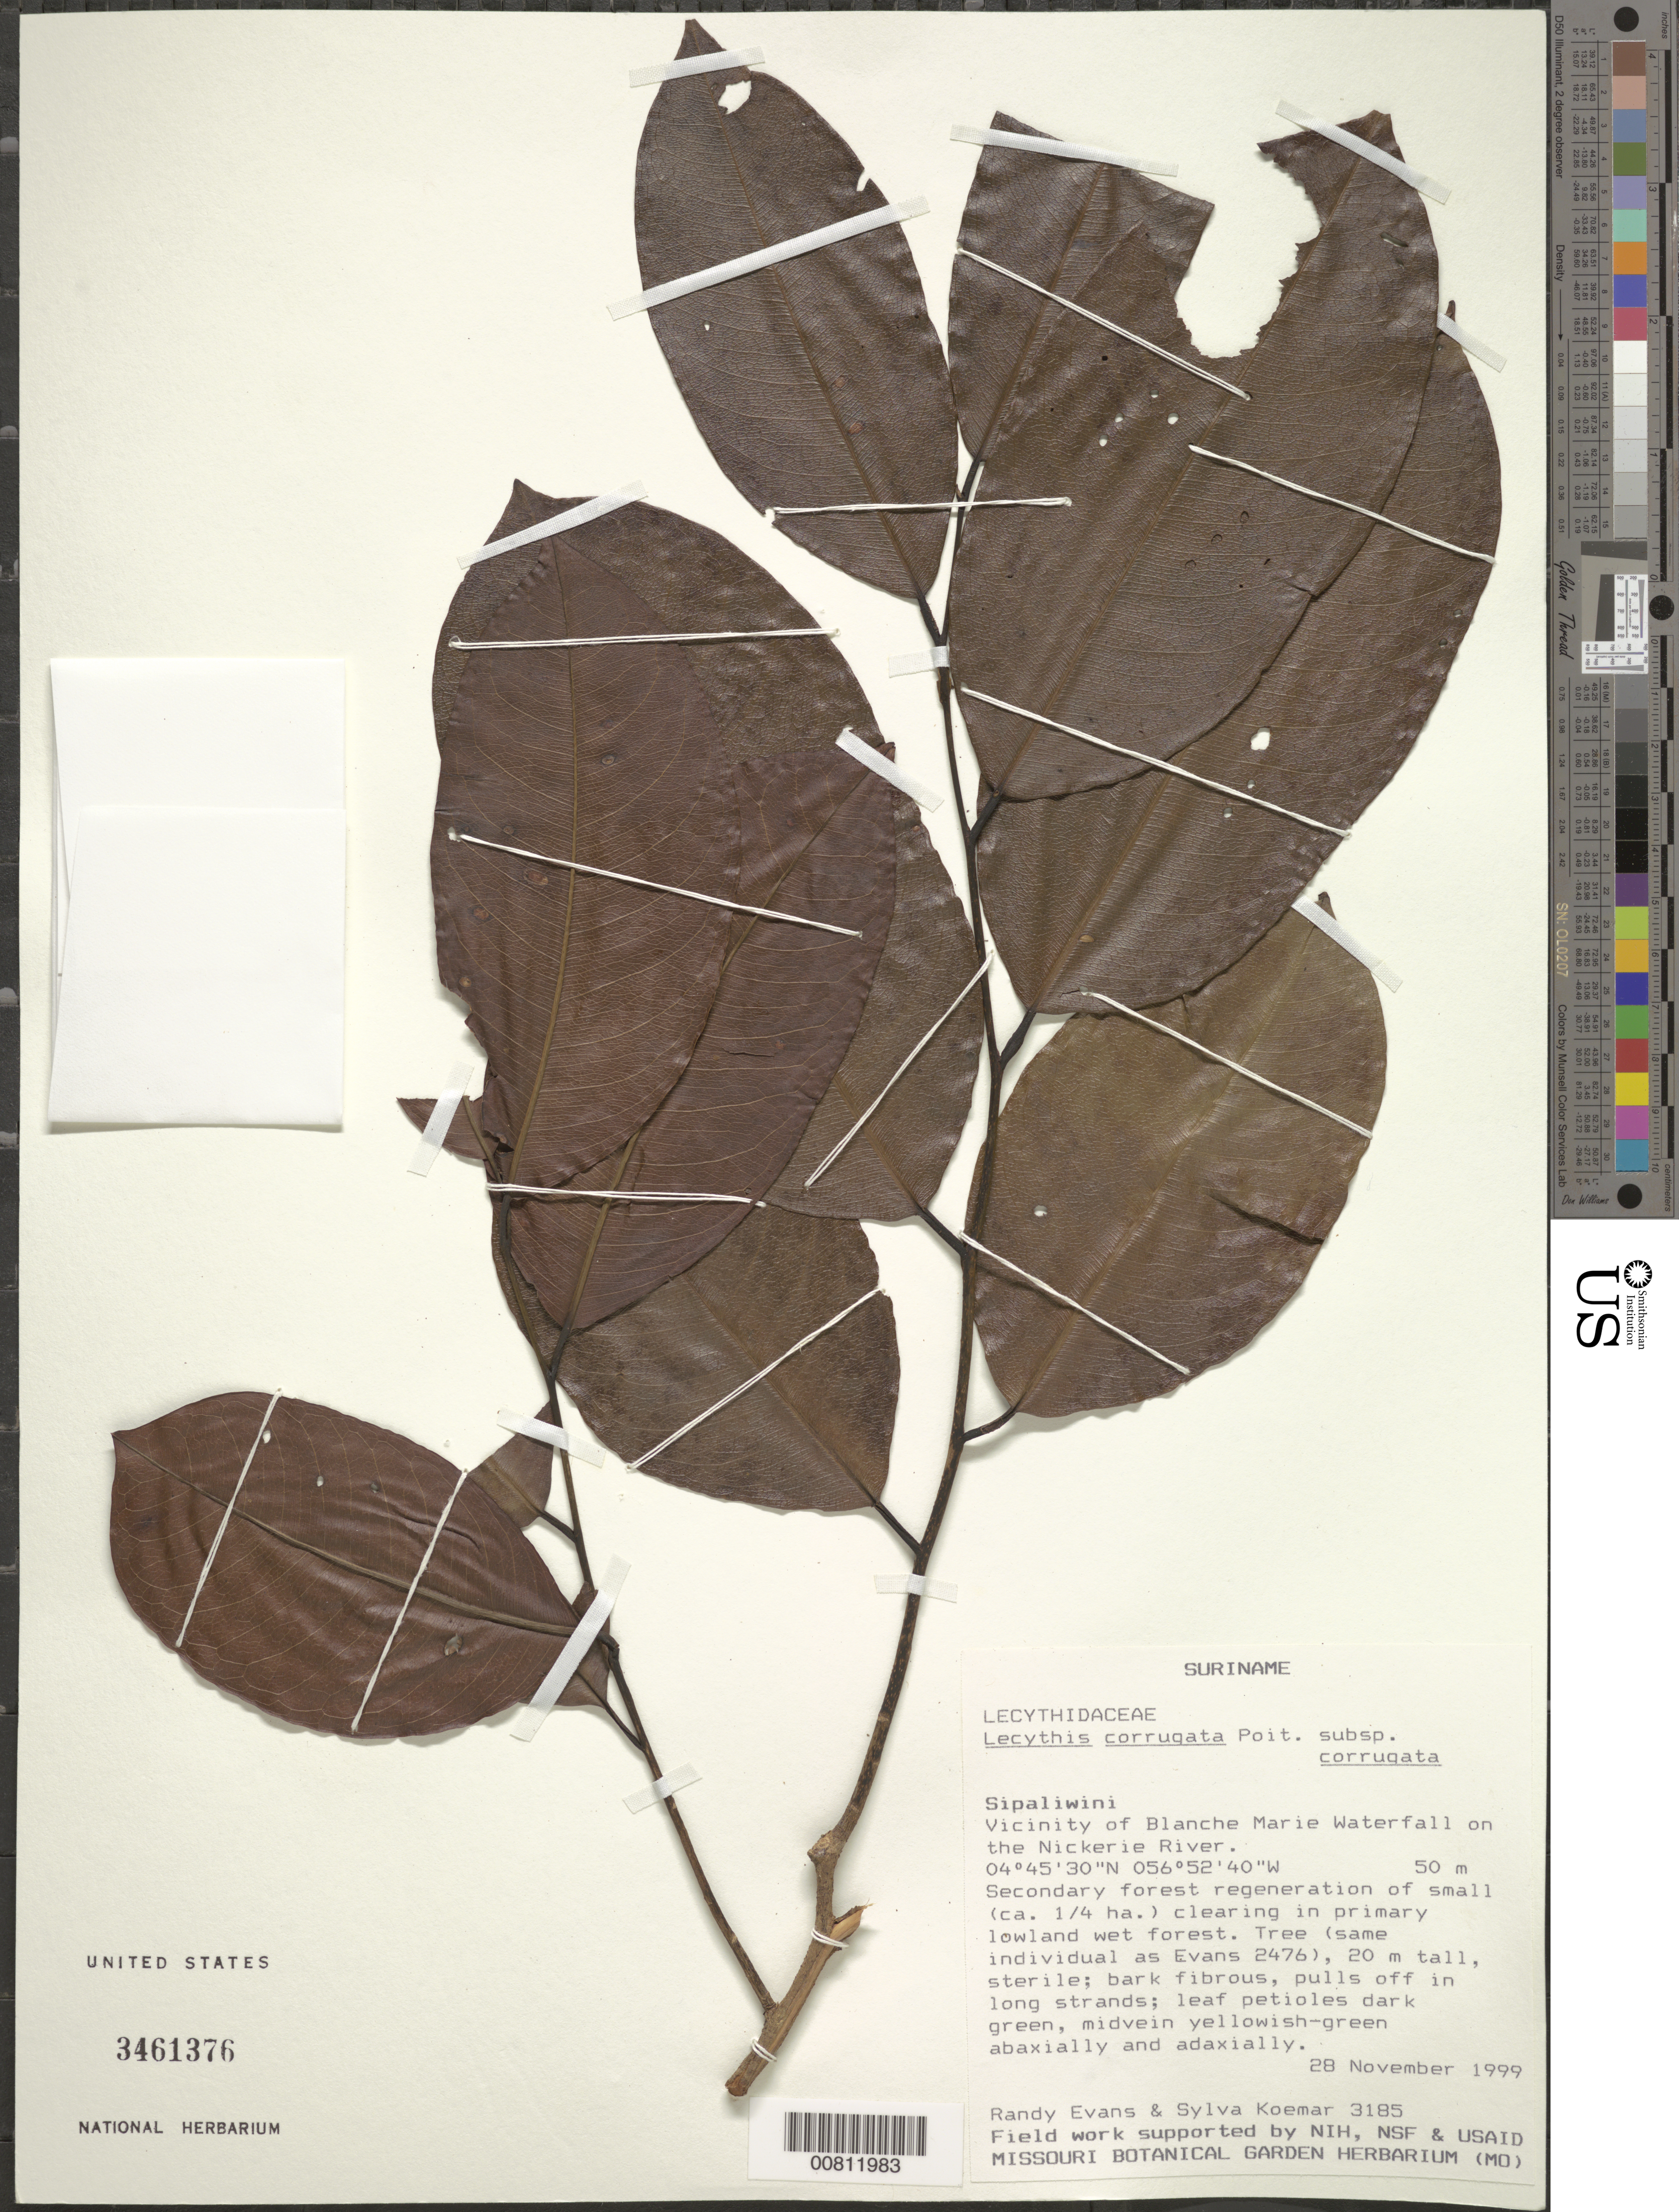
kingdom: Plantae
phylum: Tracheophyta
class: Magnoliopsida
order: Ericales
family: Lecythidaceae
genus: Lecythis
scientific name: Lecythis corrugata subsp. corrugata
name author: Poit.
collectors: R. Evans & S. Koemar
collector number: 3185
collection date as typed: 28-Nov-99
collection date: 1999-11-28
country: Suriname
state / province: Sipaliwini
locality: Blanche Marie Waterfall, vic., on Nickerie R.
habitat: Secondary forest regeneration of small (ca. 1/4 ha.) clearing in primary lowland wet forest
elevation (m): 50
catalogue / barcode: US 3461376